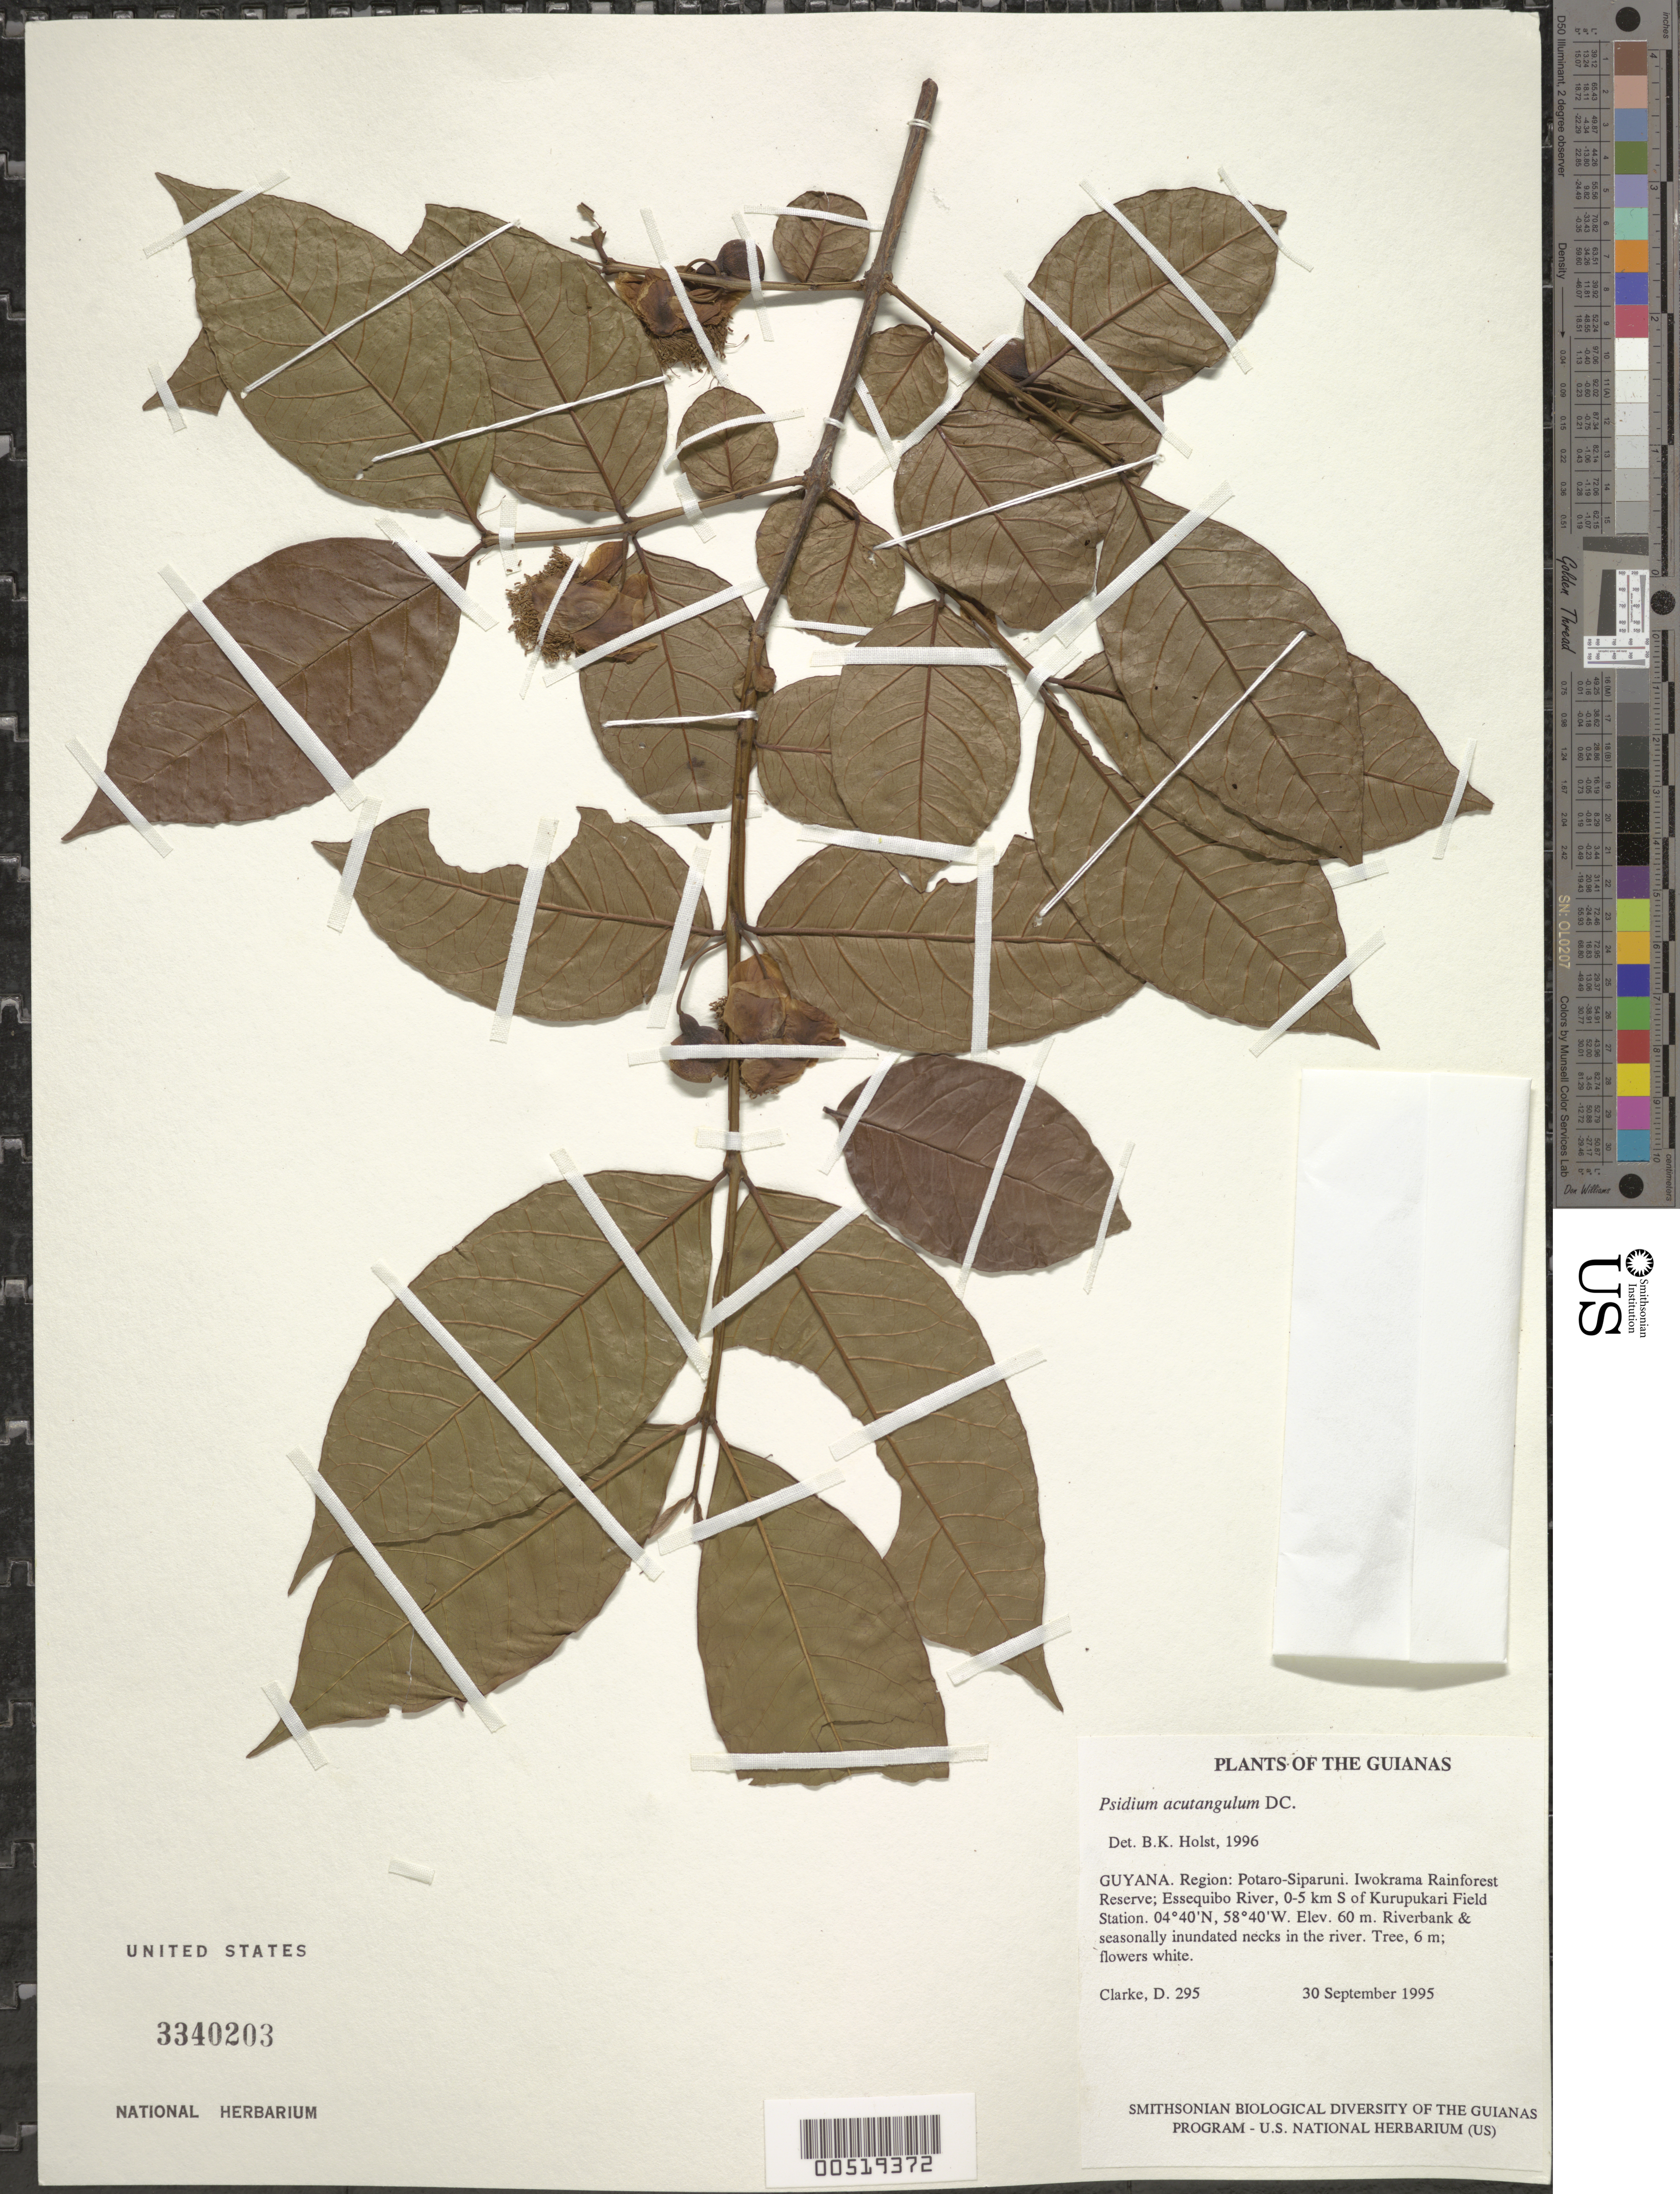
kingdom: Plantae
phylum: Tracheophyta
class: Magnoliopsida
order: Myrtales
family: Myrtaceae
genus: Psidium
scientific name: Psidium acutangulum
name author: (DC.) DC.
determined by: Holst, Bruce K.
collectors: H. D. Clarke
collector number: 295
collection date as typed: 30 September 1995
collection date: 1995-09-30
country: Guyana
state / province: Potaro-Siparuni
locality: Iwokrama Rainforest Reserve; Essequibo River, 0-5 km S of Kurupukari Field Station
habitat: Riverbank & seasonally inundated necks in the river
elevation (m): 60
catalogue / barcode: US 3340203